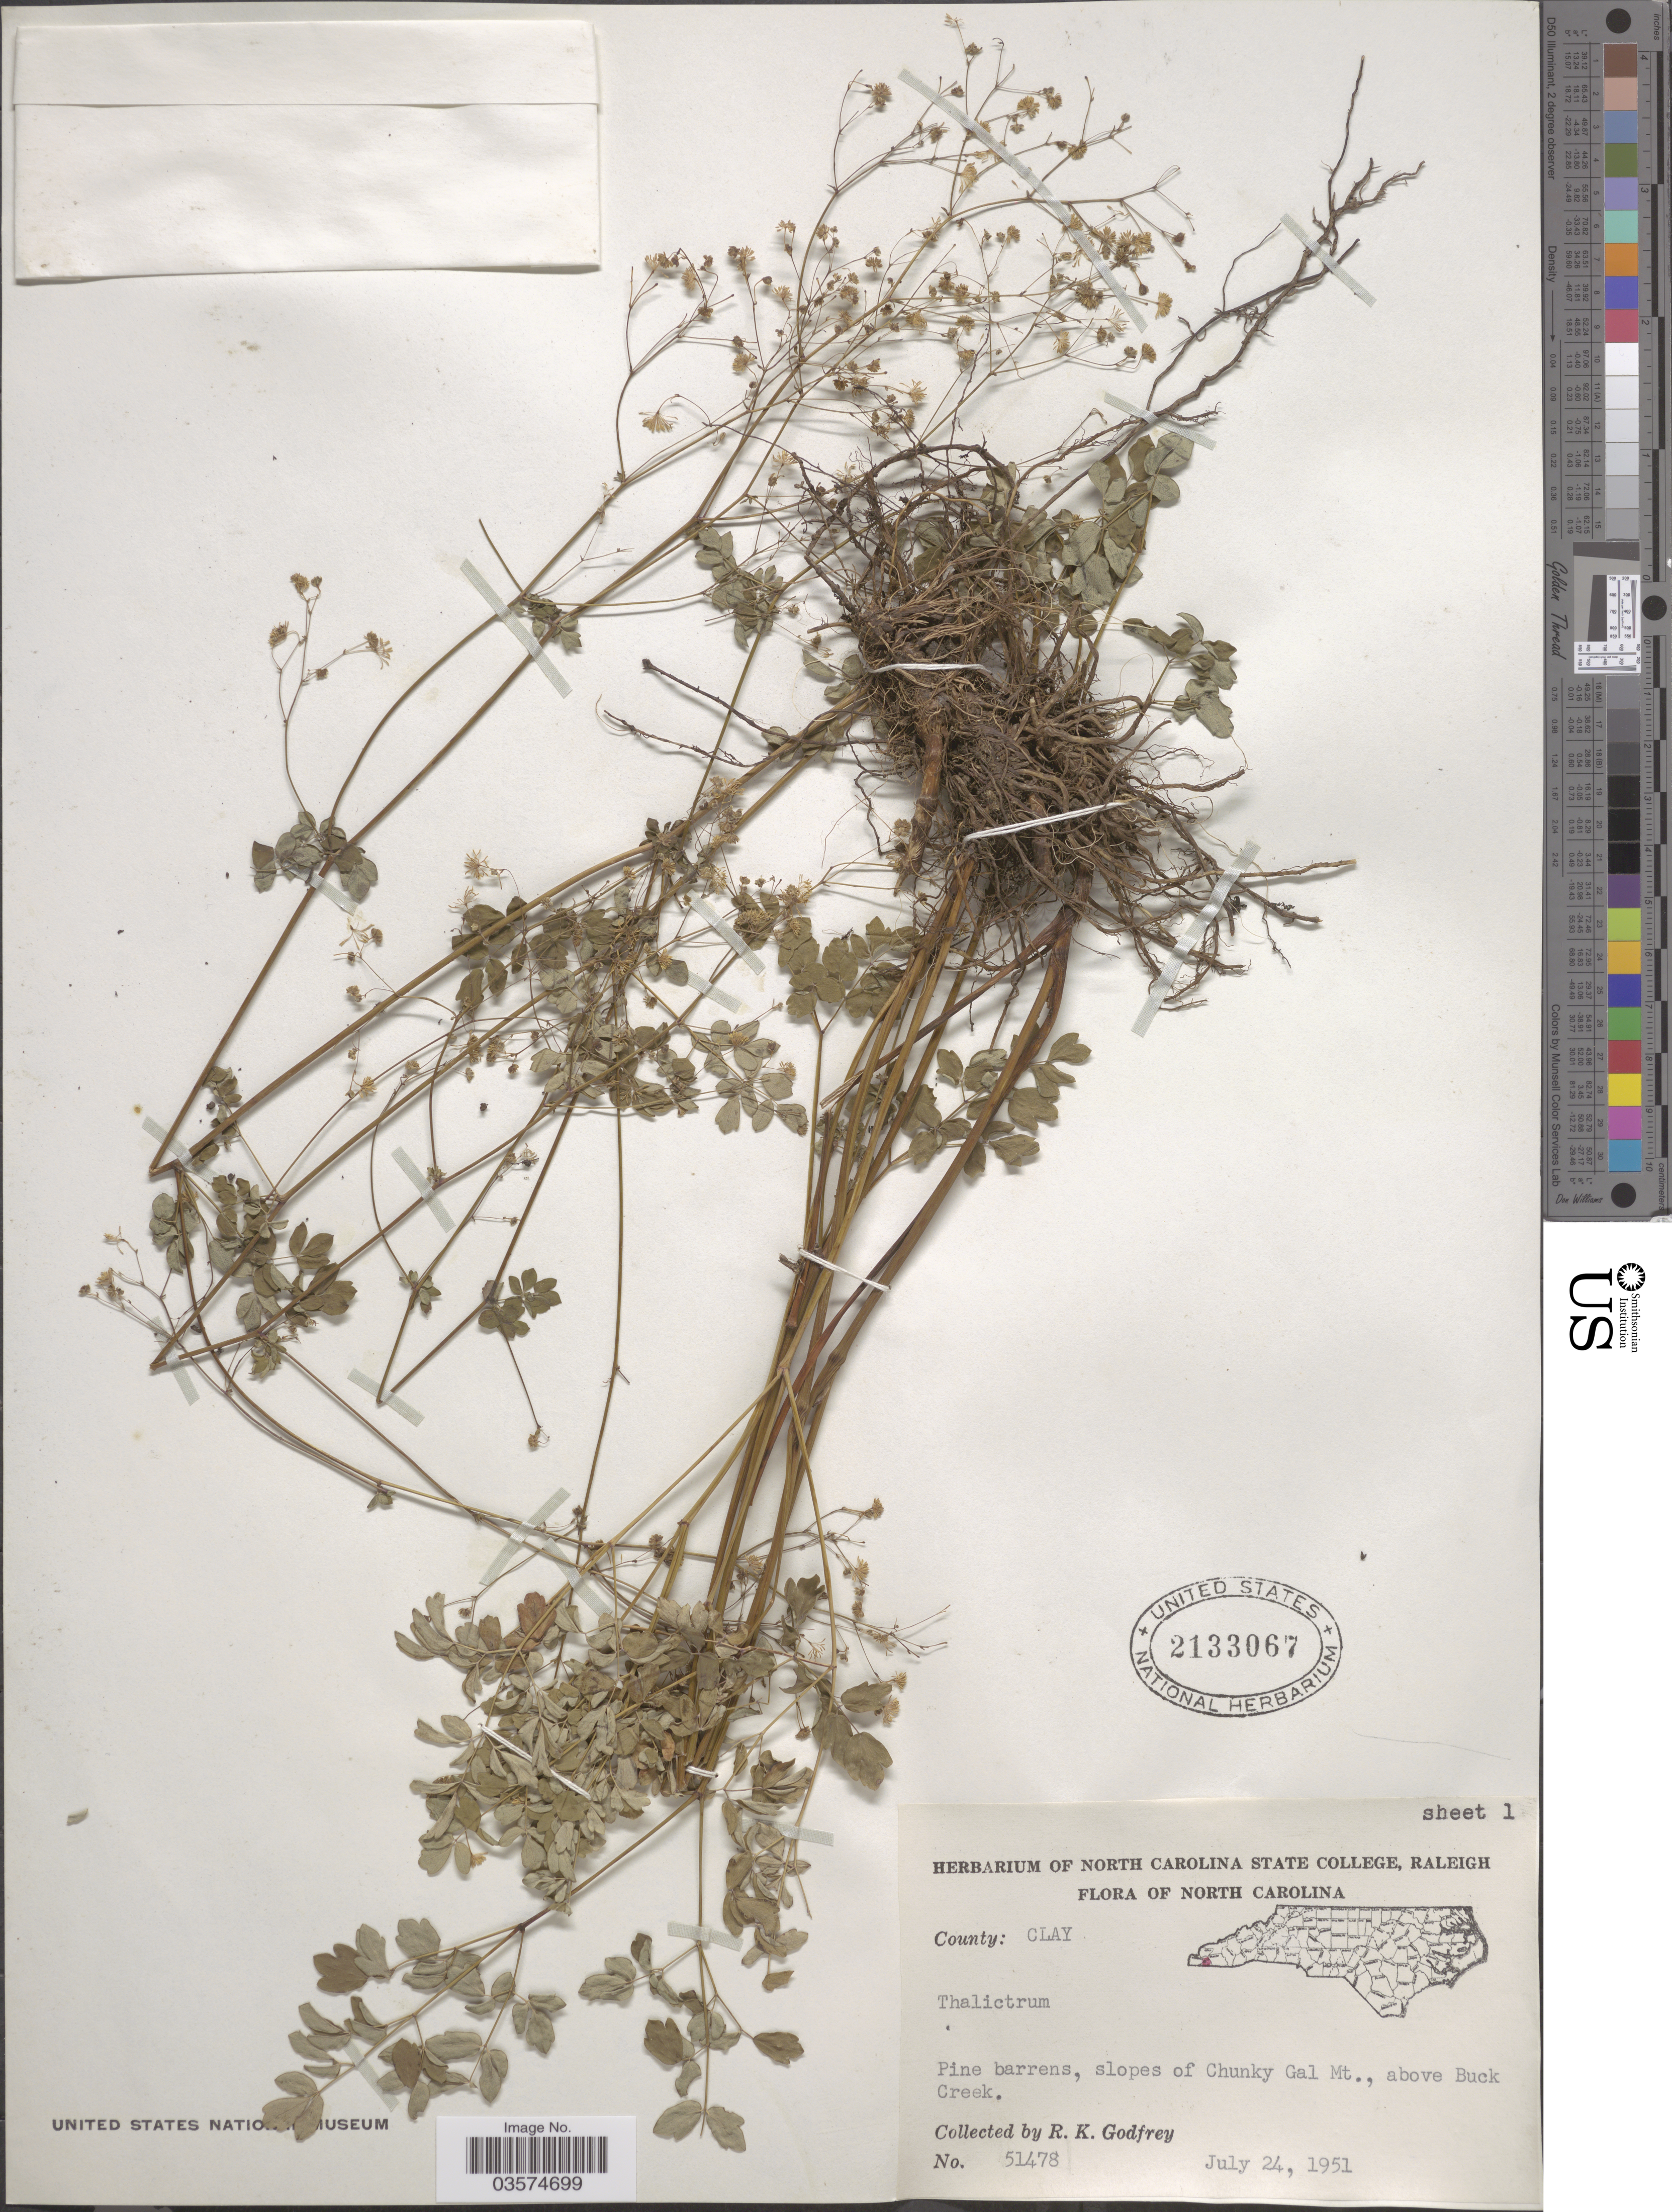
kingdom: Plantae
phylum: Tracheophyta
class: Magnoliopsida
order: Ranunculales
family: Ranunculaceae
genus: Thalictrum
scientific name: Thalictrum sp.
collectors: R. K. Godfrey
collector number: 51478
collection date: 1951-07-24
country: United States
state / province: North Carolina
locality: County: Clay. Pine barrens, slopes of Chunky Gal Mt., above Buck Creek.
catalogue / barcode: US 2133067